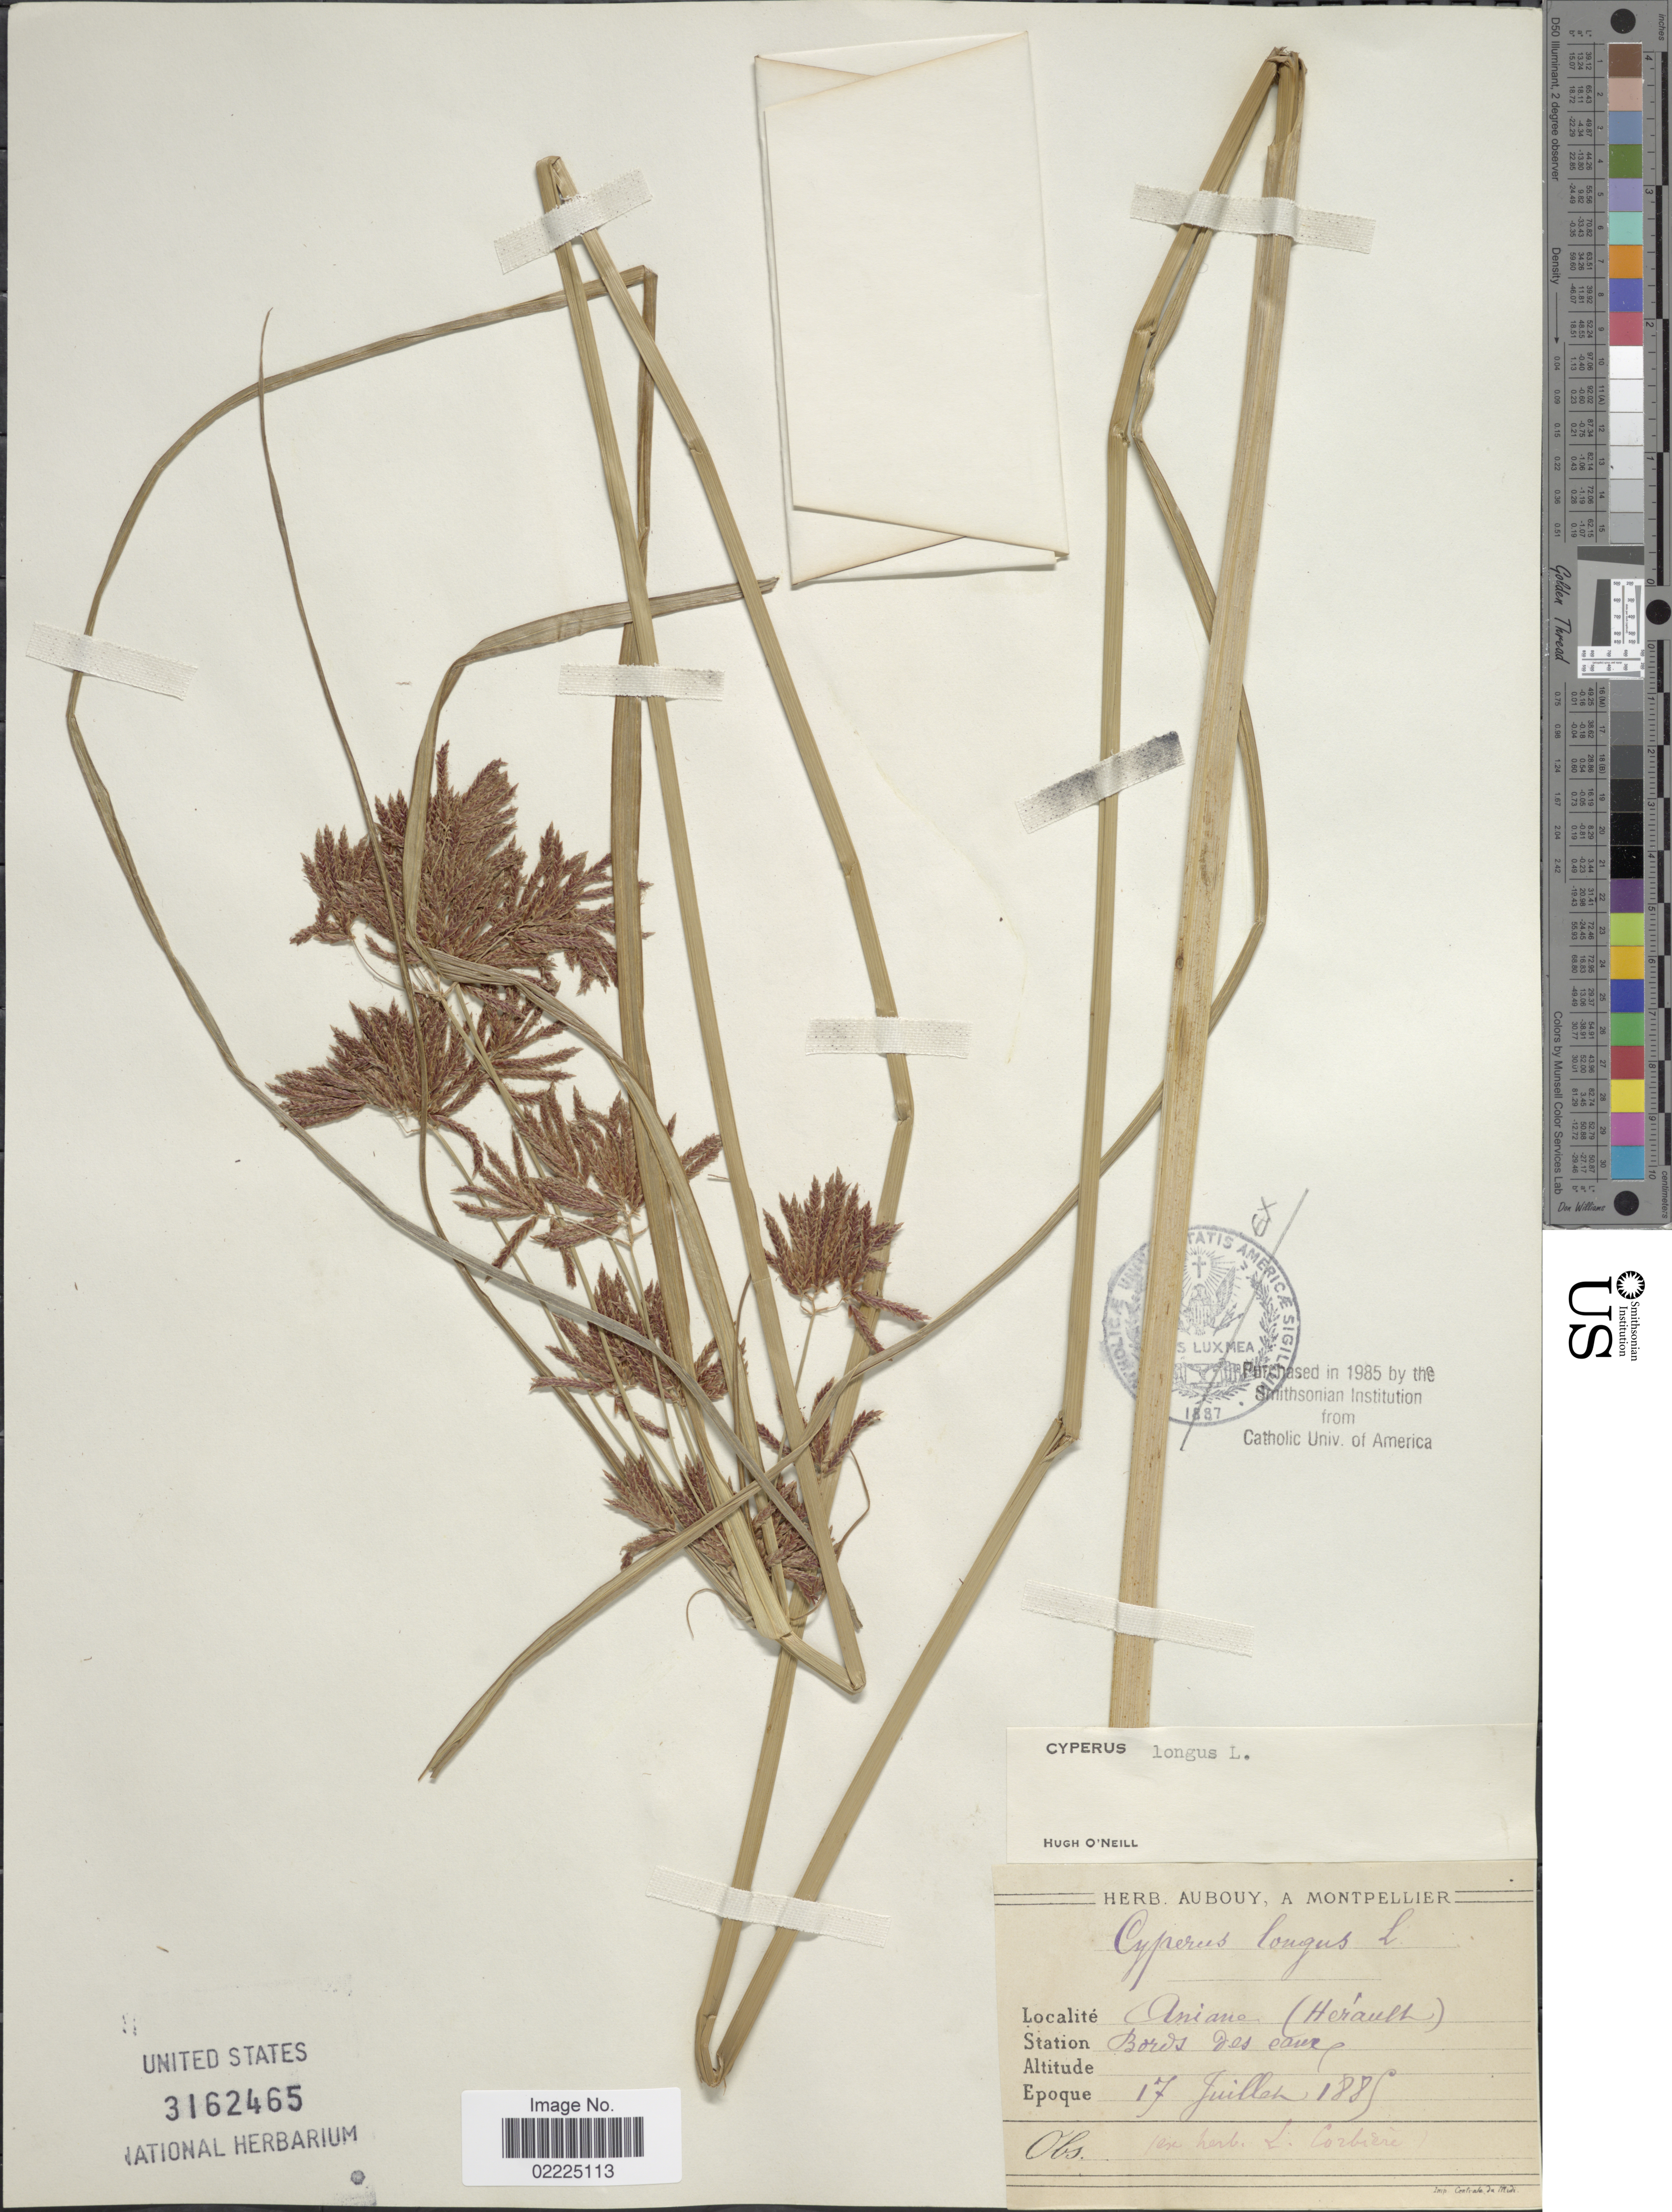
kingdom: Plantae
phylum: Tracheophyta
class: Liliopsida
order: Poales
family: Cyperaceae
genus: Cyperus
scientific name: Cyperus longus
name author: L.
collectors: L. Corbière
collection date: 1889-07-17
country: France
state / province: Occitanie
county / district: Hérault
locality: Aniane (Herault) Bordds des eaux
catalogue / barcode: US 3162465